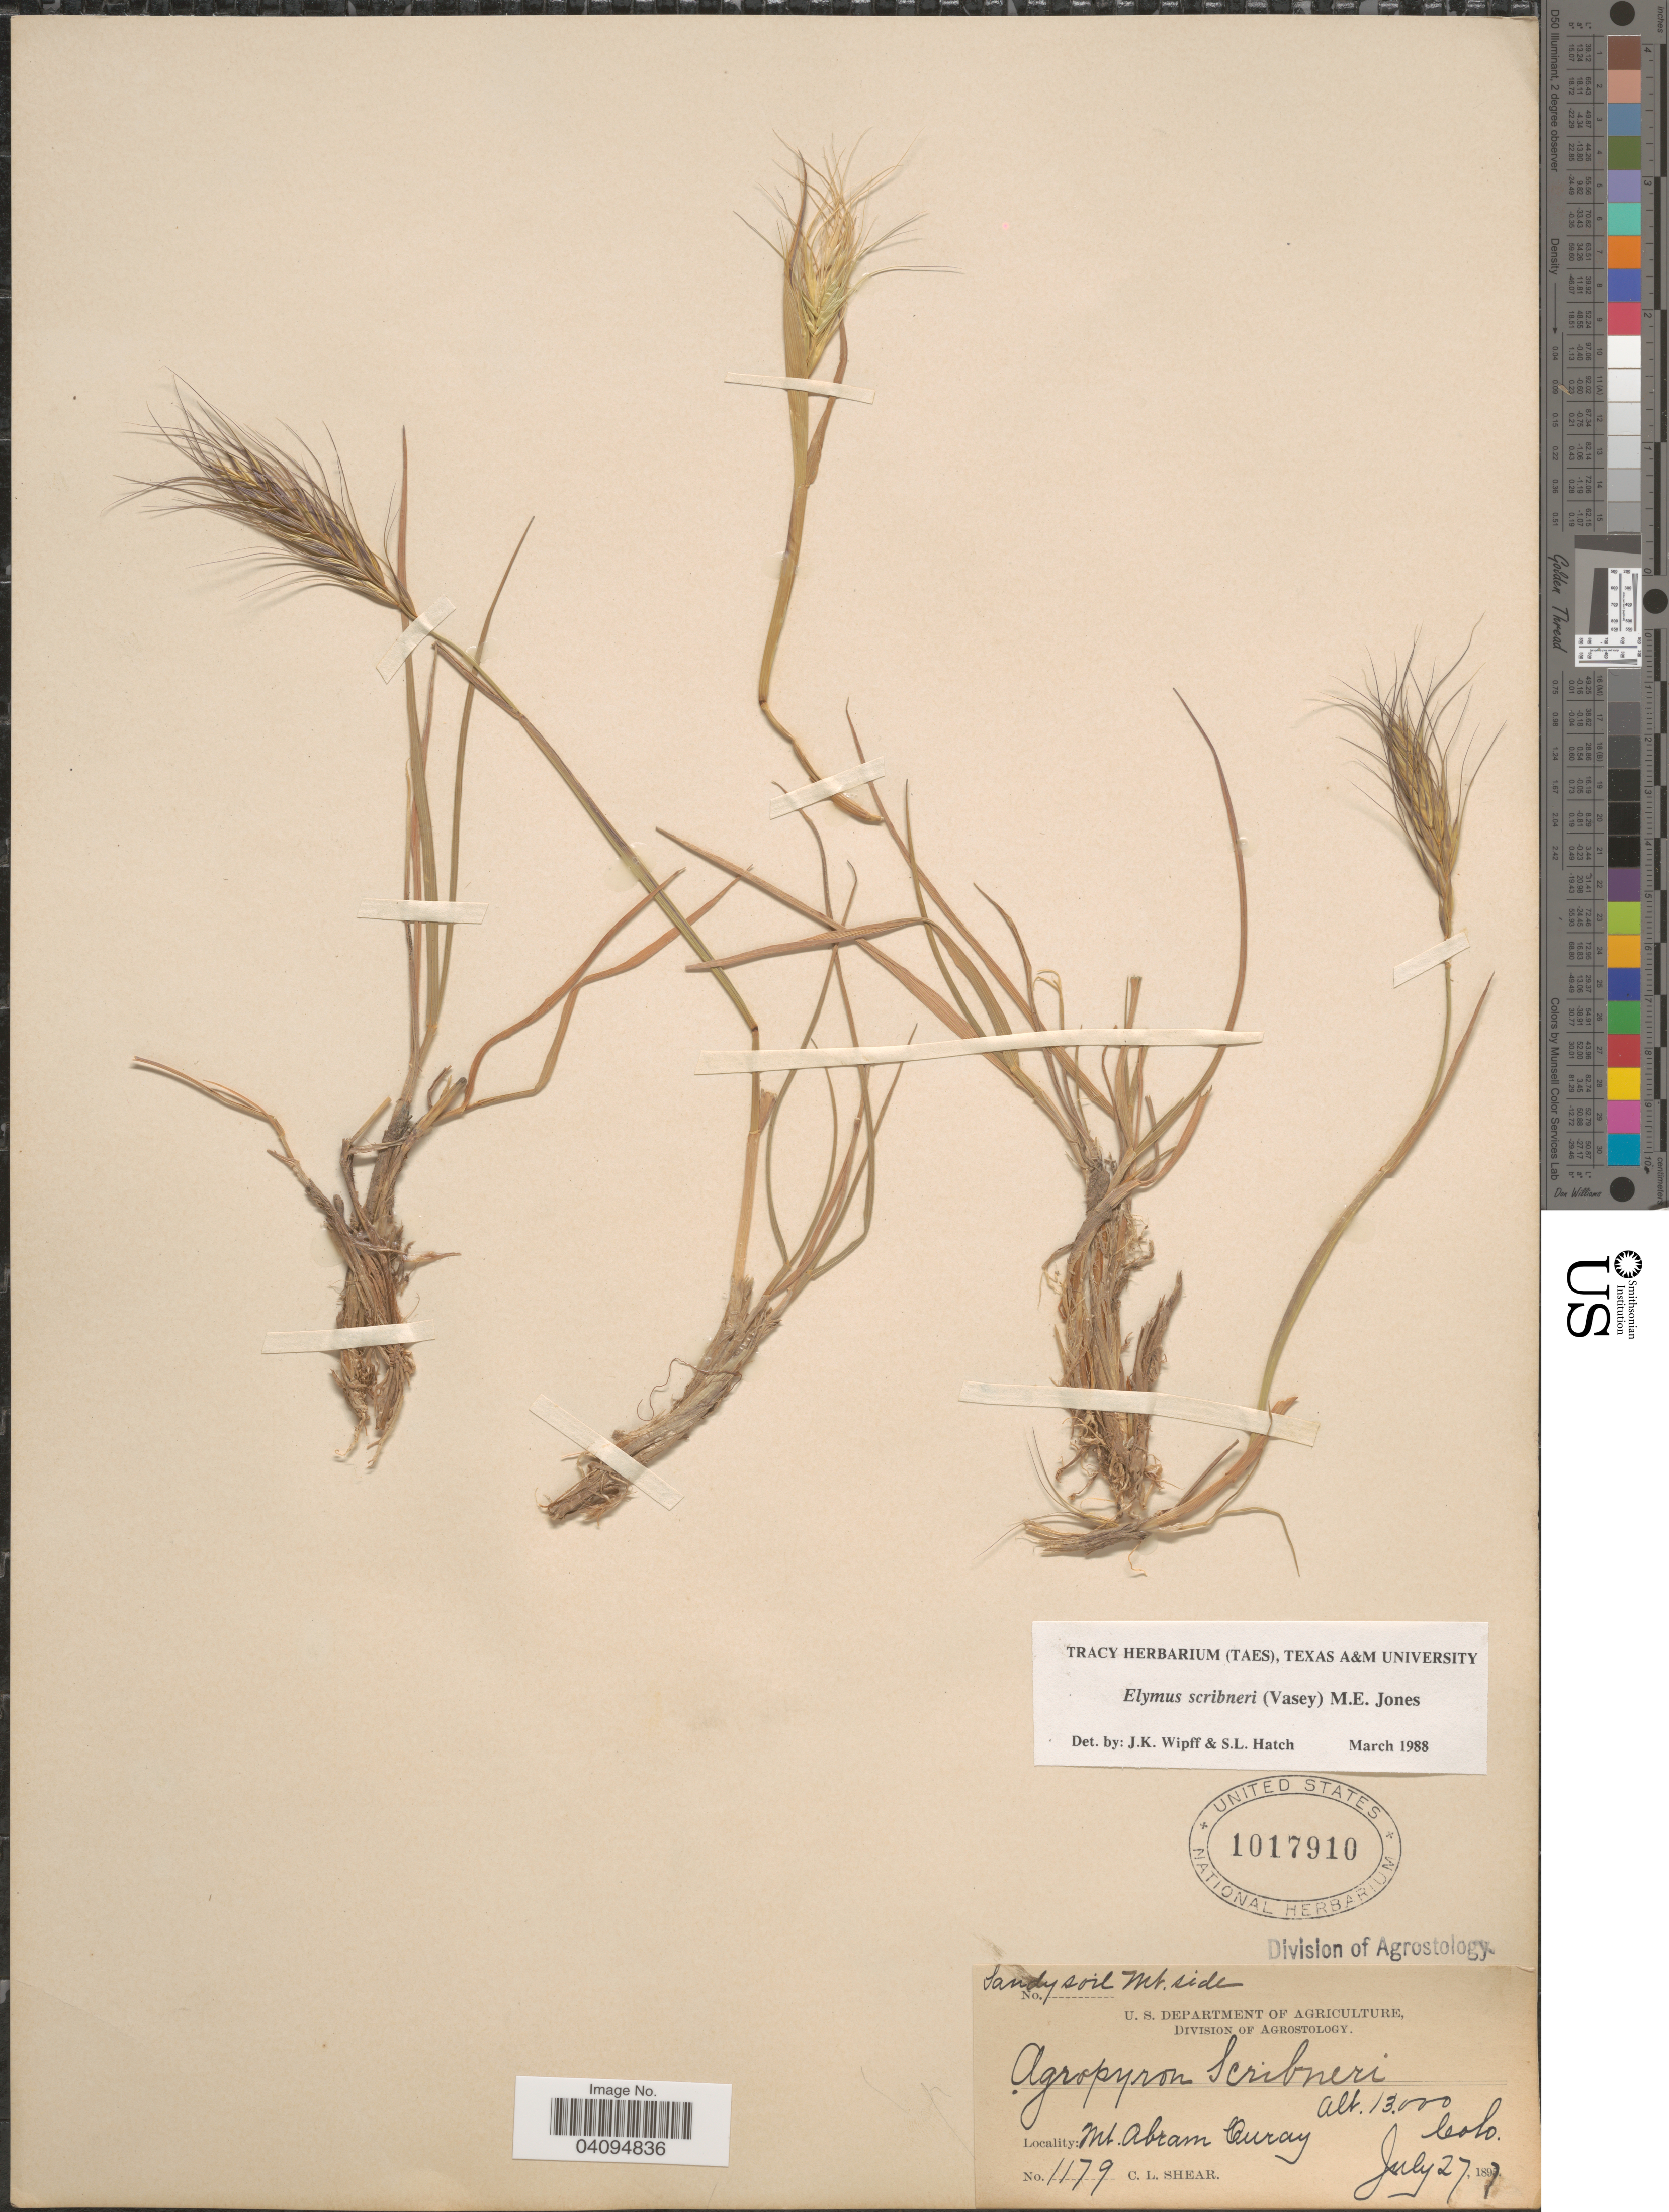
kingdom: Plantae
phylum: Tracheophyta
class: Liliopsida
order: Poales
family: Poaceae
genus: Elymus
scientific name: Elymus scribneri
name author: (Vasey) M.E. Jones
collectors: C. L. Shear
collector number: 1179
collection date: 1897-07-27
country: United States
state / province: Colorado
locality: Sandy soil Mt. side. Mt. Abram Ouray.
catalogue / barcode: US 1017910